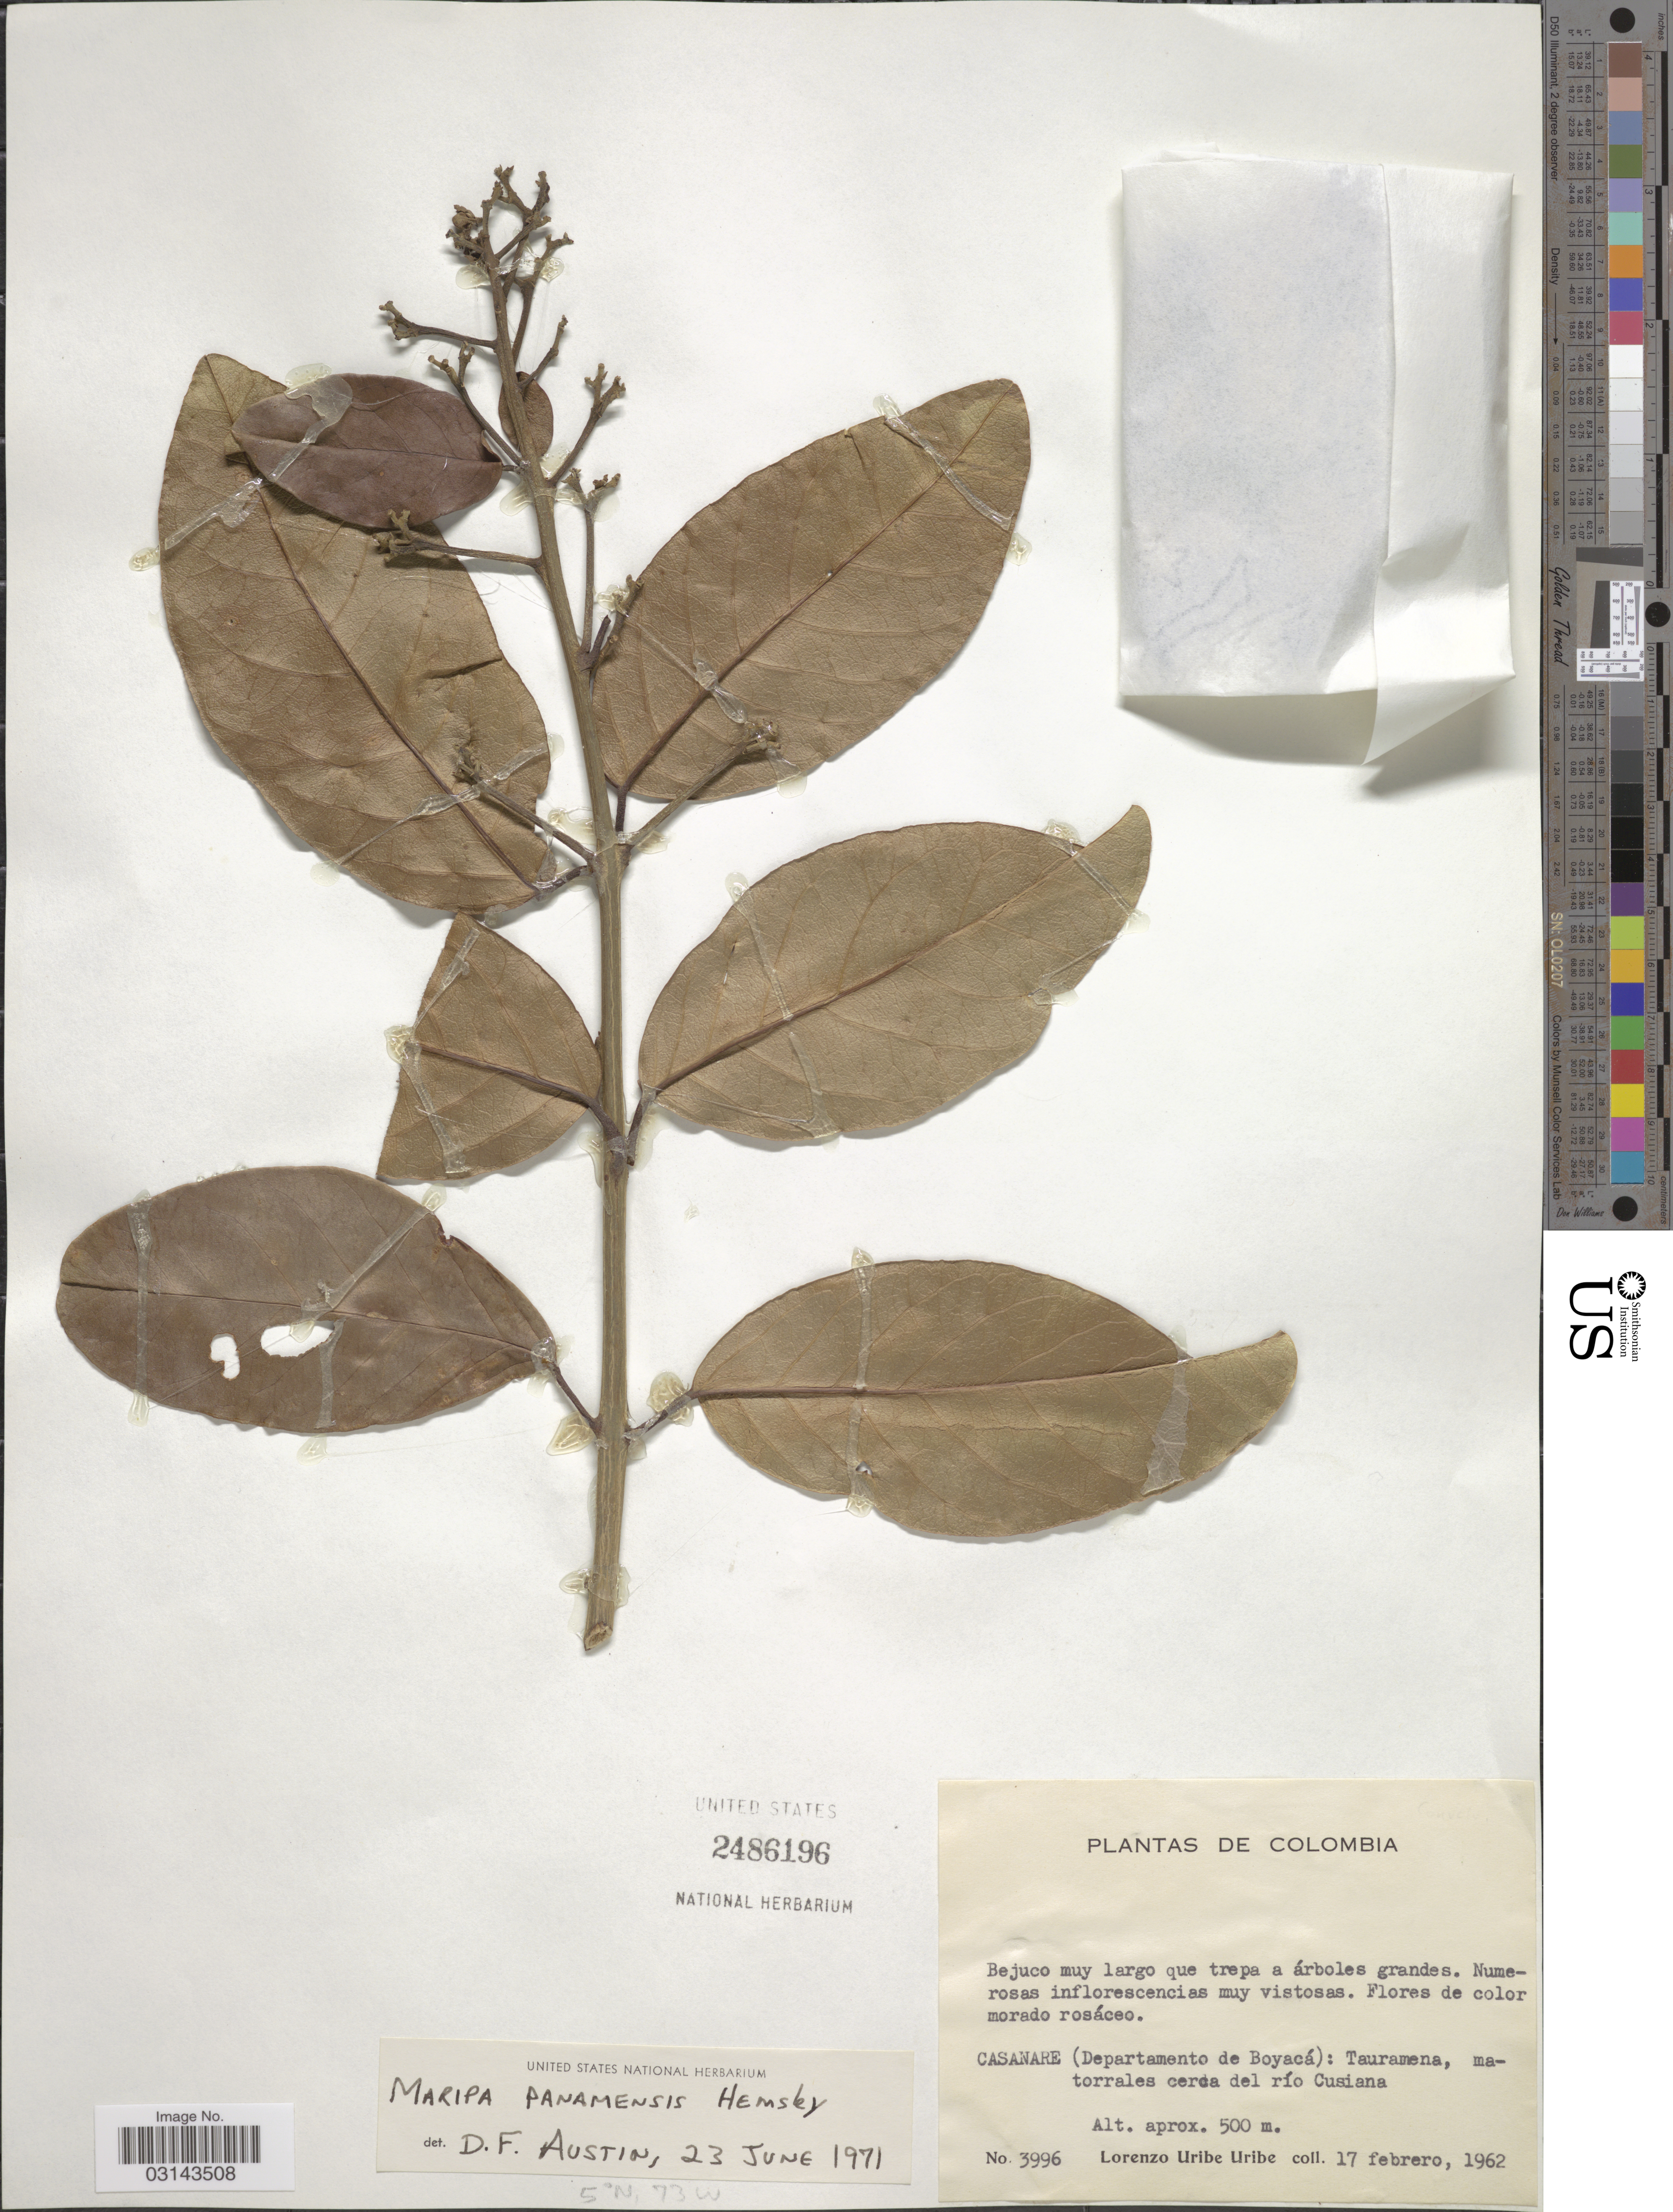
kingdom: Plantae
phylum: Tracheophyta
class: Magnoliopsida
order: Solanales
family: Convolvulaceae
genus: Maripa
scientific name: Maripa panamensis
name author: Hemsl.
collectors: L. Uribe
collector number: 3996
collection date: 1962-02-17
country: Colombia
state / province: Boyacá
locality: Casanare (Departamento de Boyacá): Tauramena, matorrales cerca del río Cusiana.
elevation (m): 500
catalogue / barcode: US 2486196